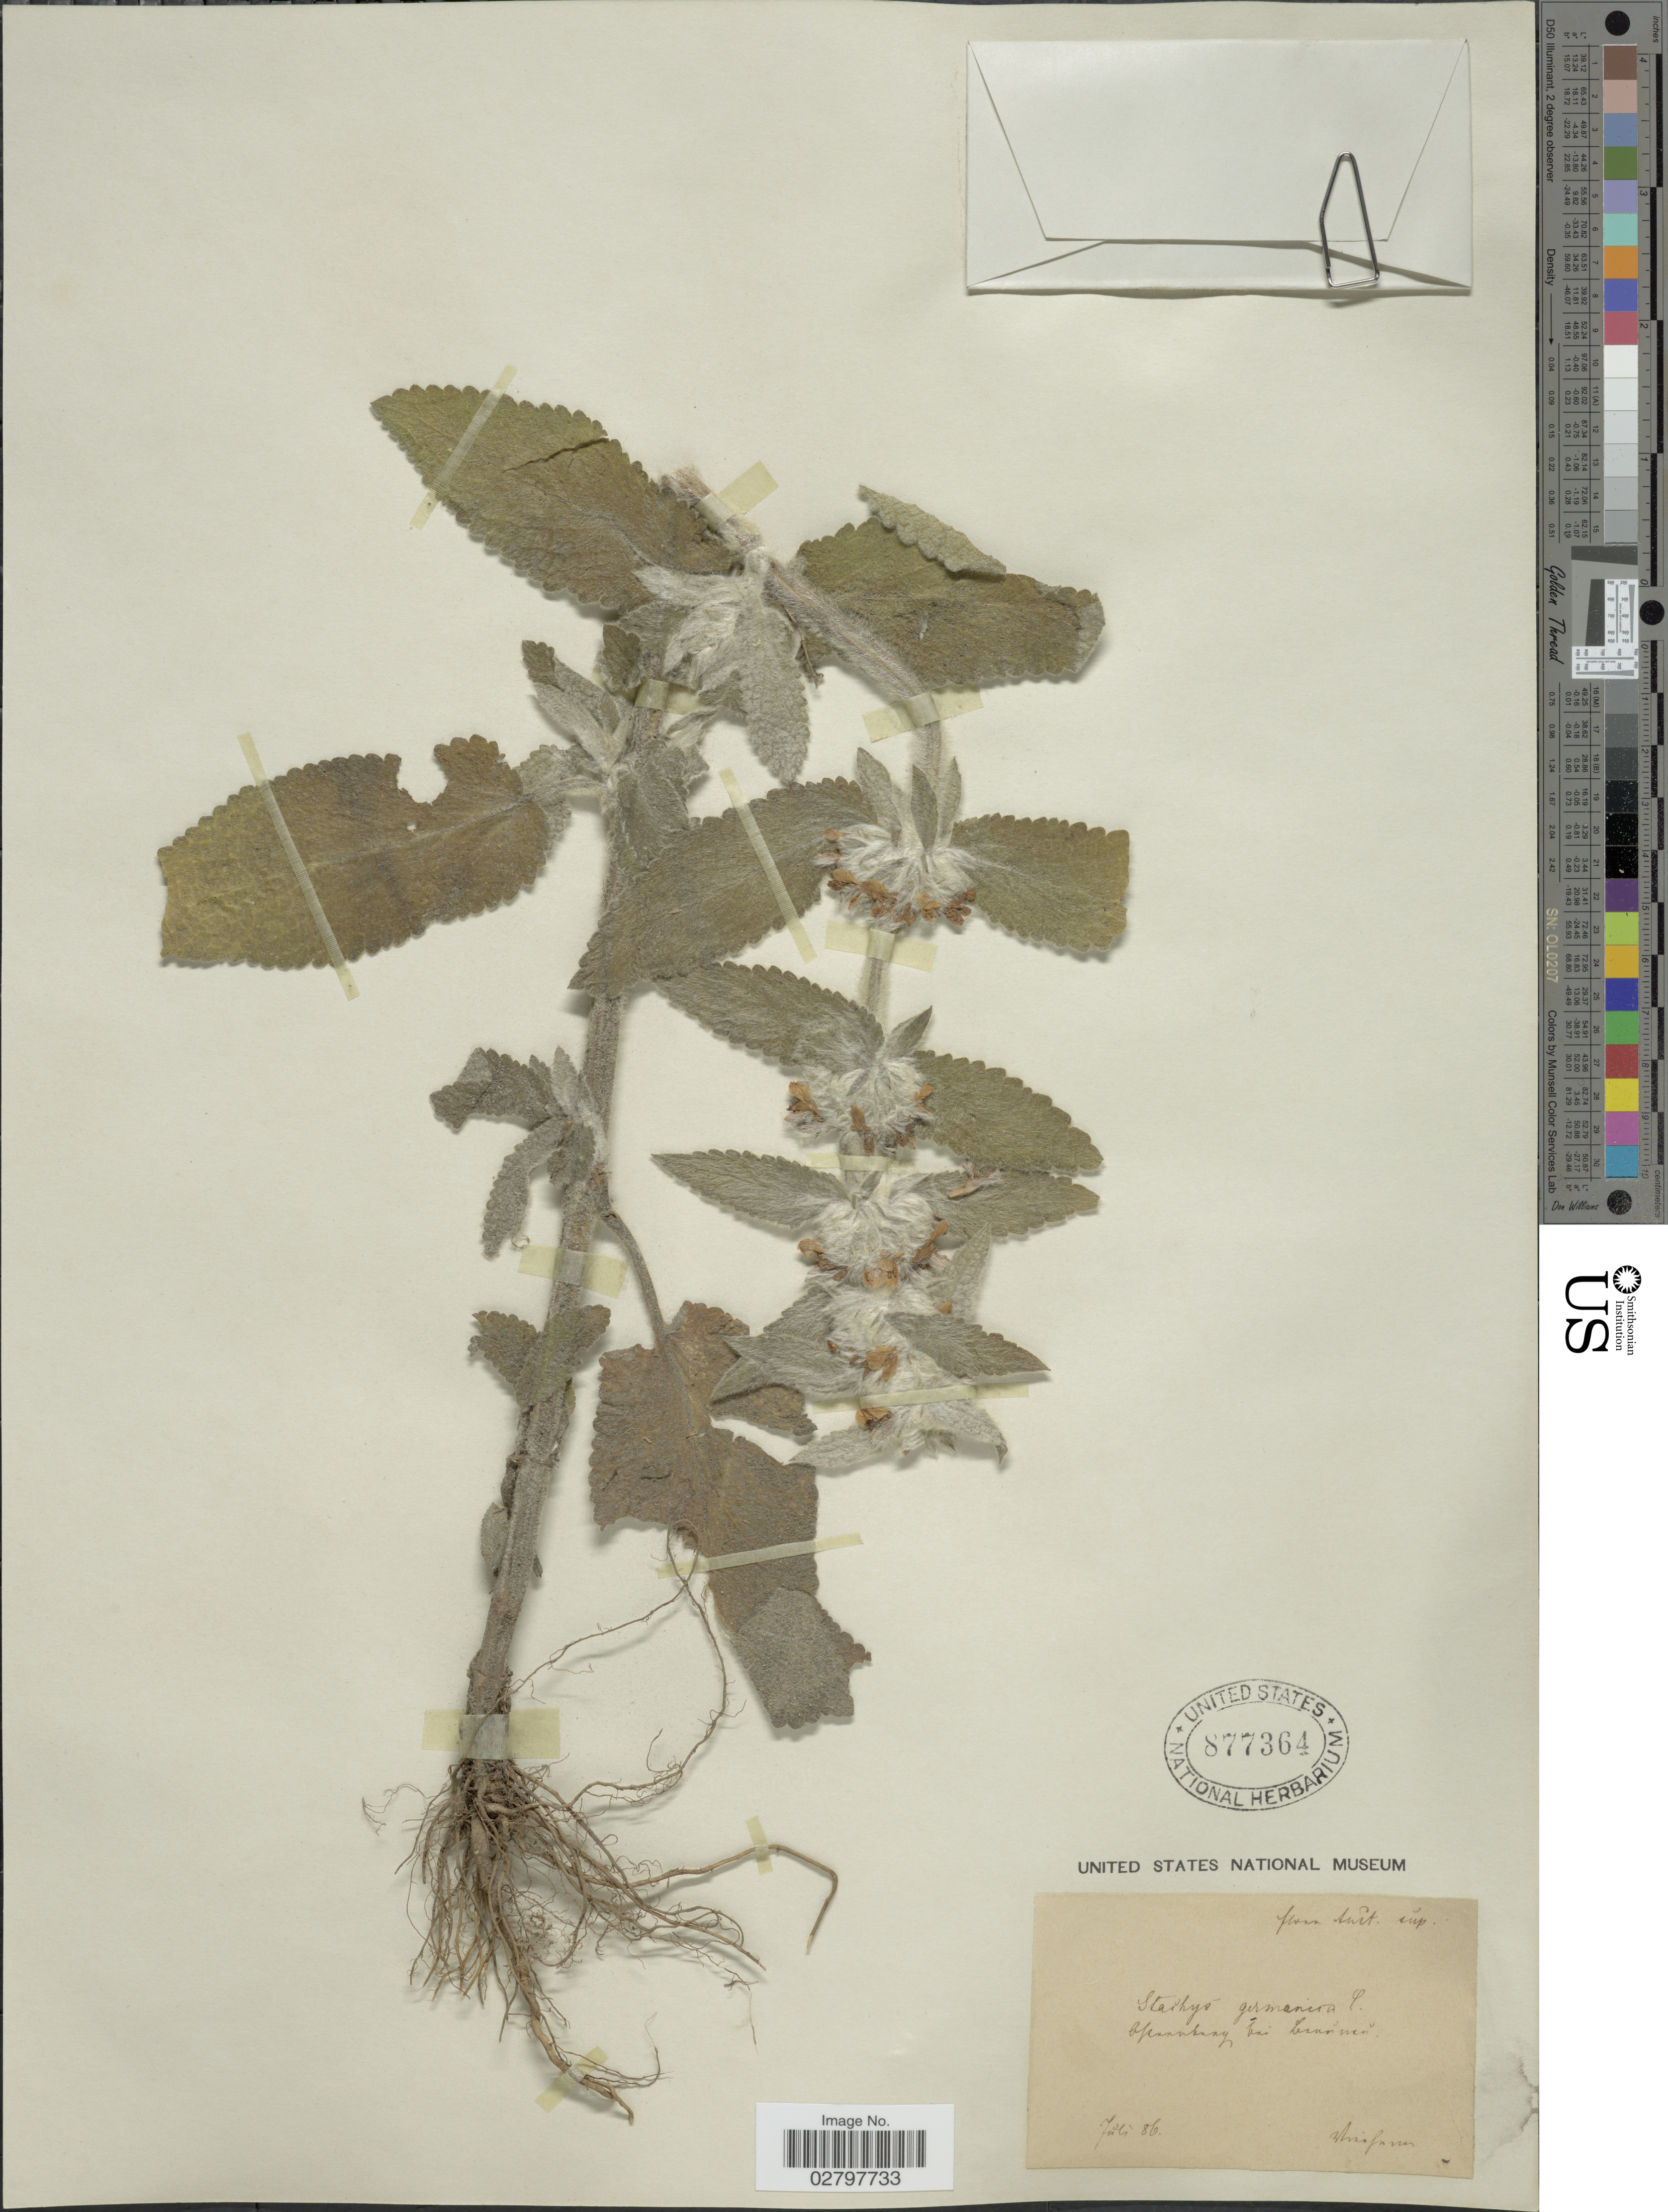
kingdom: Plantae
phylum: Tracheophyta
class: Magnoliopsida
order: Lamiales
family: Lamiaceae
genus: Stachys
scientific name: Stachys germanica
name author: L.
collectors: F. Vierhapper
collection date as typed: Transcribed d/m/y: /7/86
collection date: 1886-07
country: Austria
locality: Flora Aust. sup. Osternberg bei Braunau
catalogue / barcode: US 877364